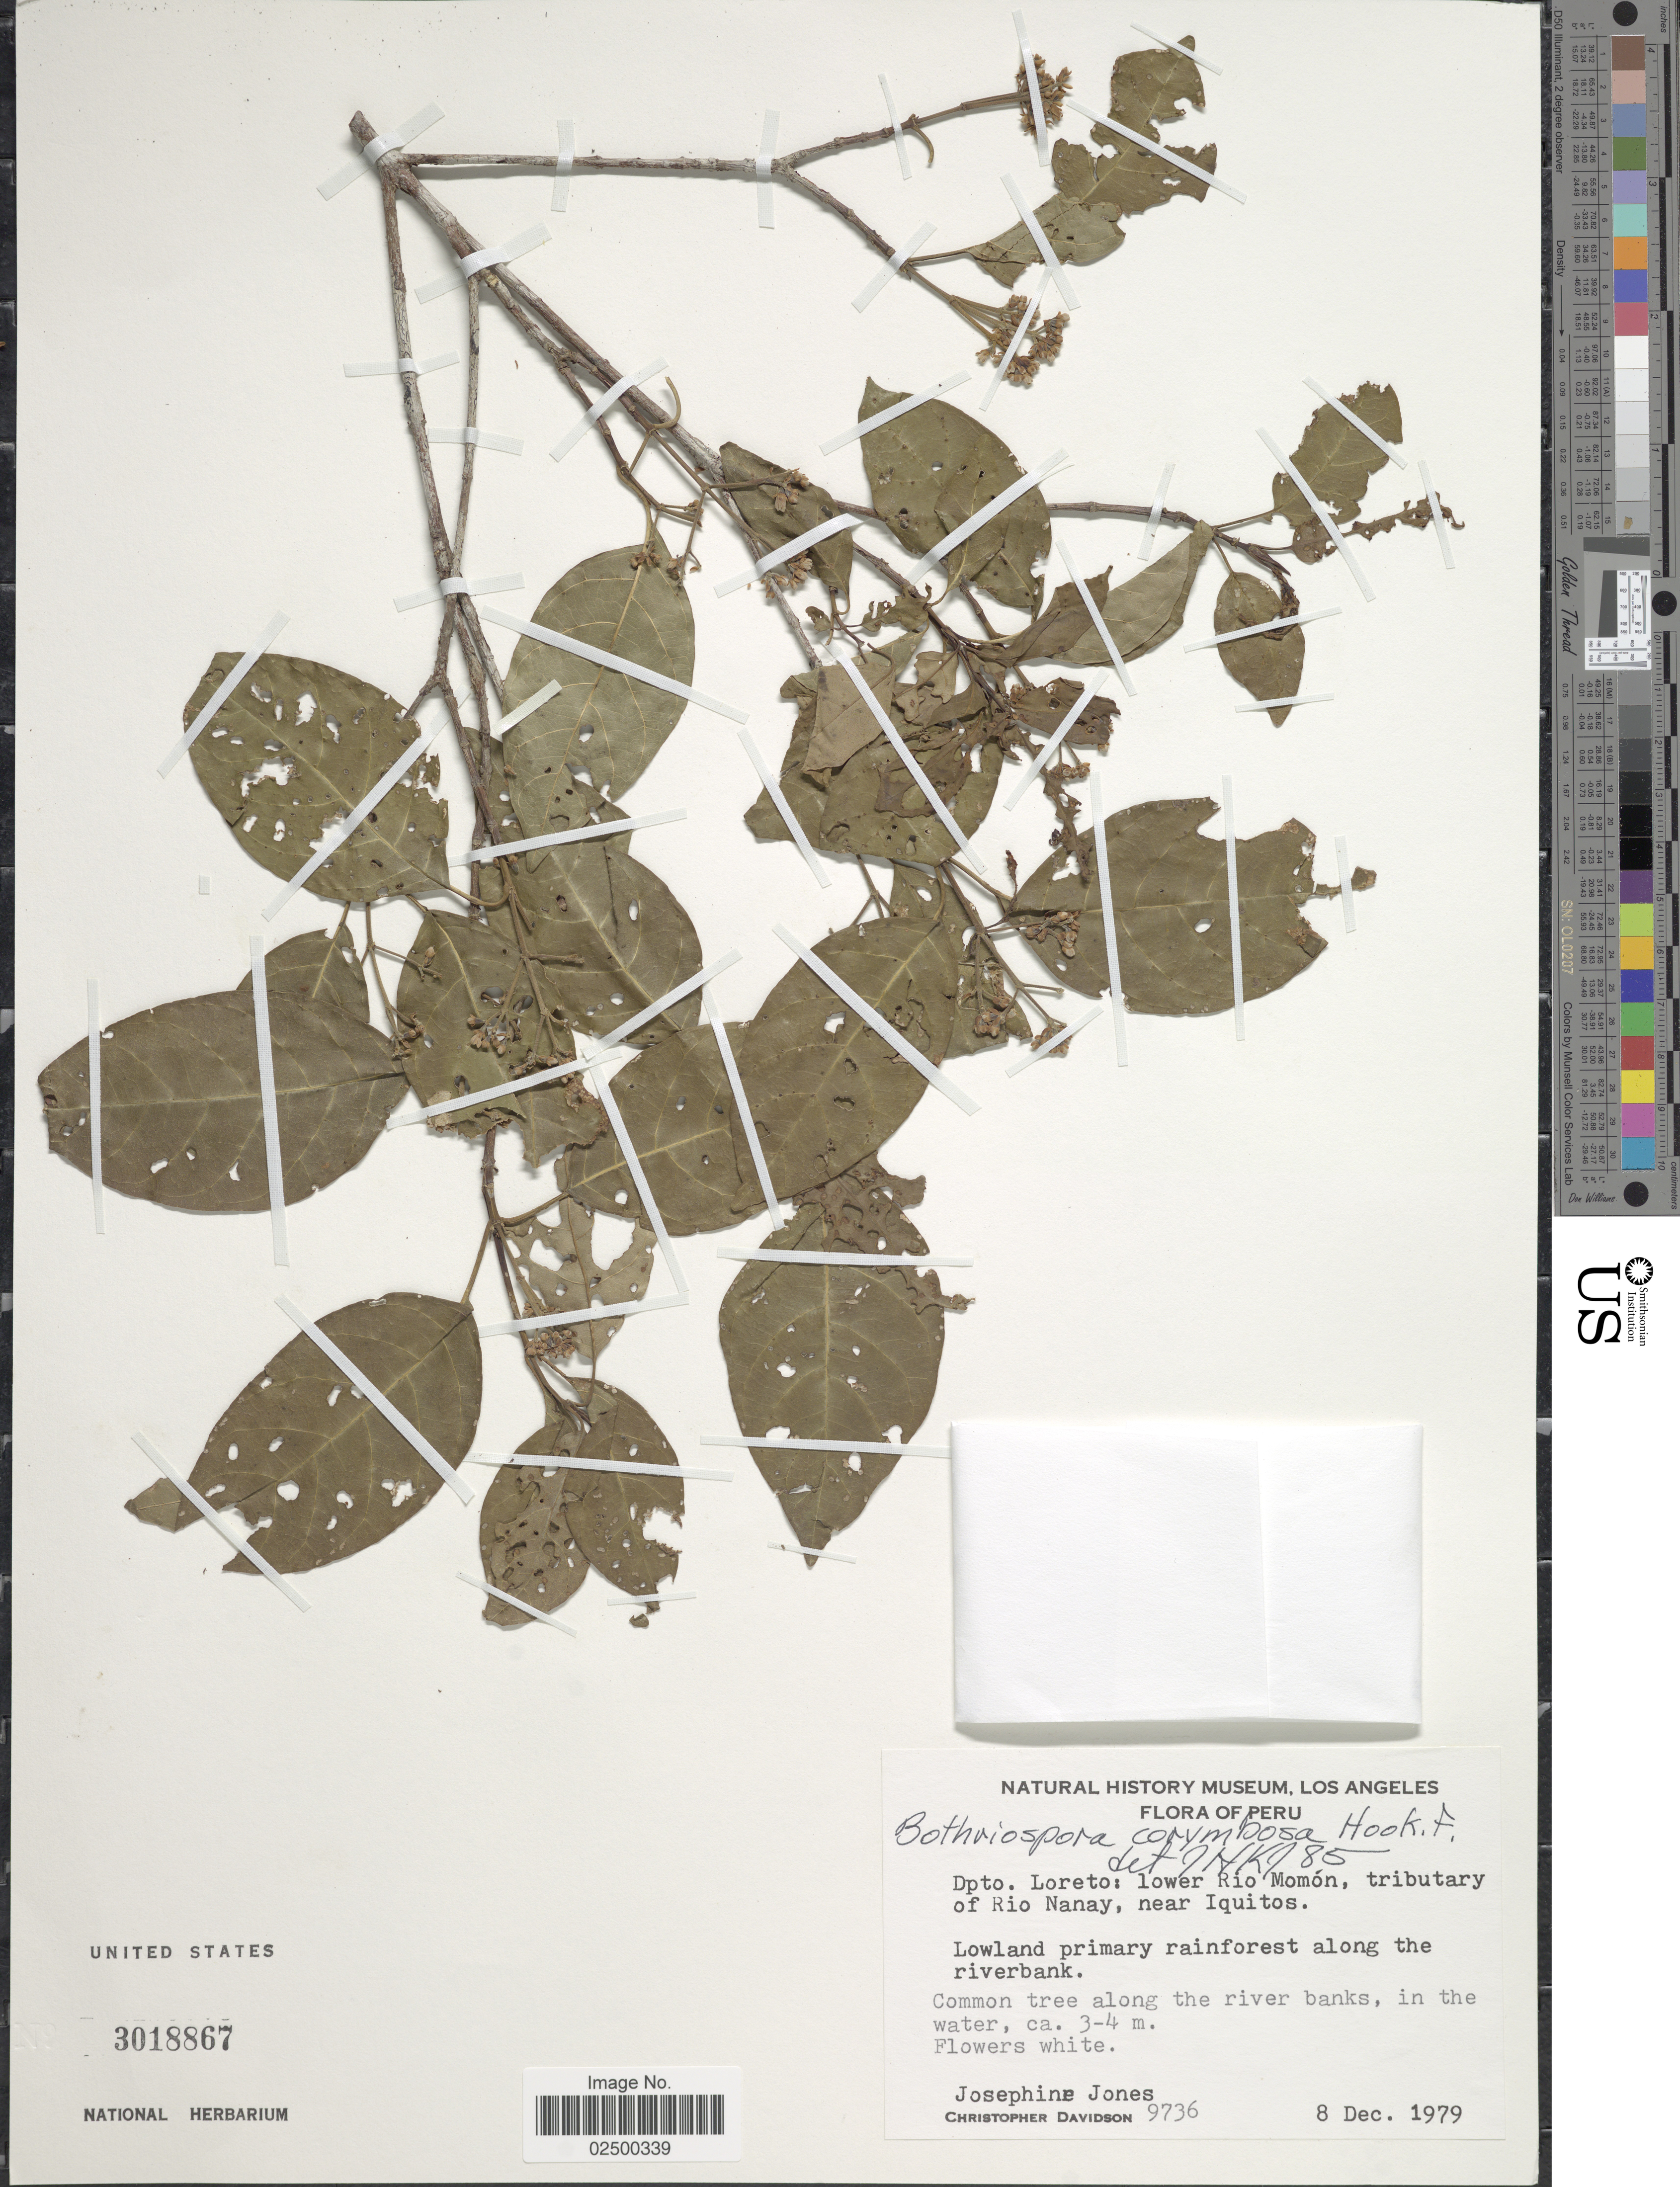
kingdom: Plantae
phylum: Tracheophyta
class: Magnoliopsida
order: Gentianales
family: Rubiaceae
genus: Bothriospora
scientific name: Bothriospora corymbosa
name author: (Benth.) Hook. f.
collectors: J. Jones & C. Davidson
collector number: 9736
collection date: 1979-12-08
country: Peru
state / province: Loreto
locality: Lower Rio Momon, tributary of Rio Nanay, near Iquitos, lowland primary rainforest along the riverbank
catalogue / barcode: US 3018867